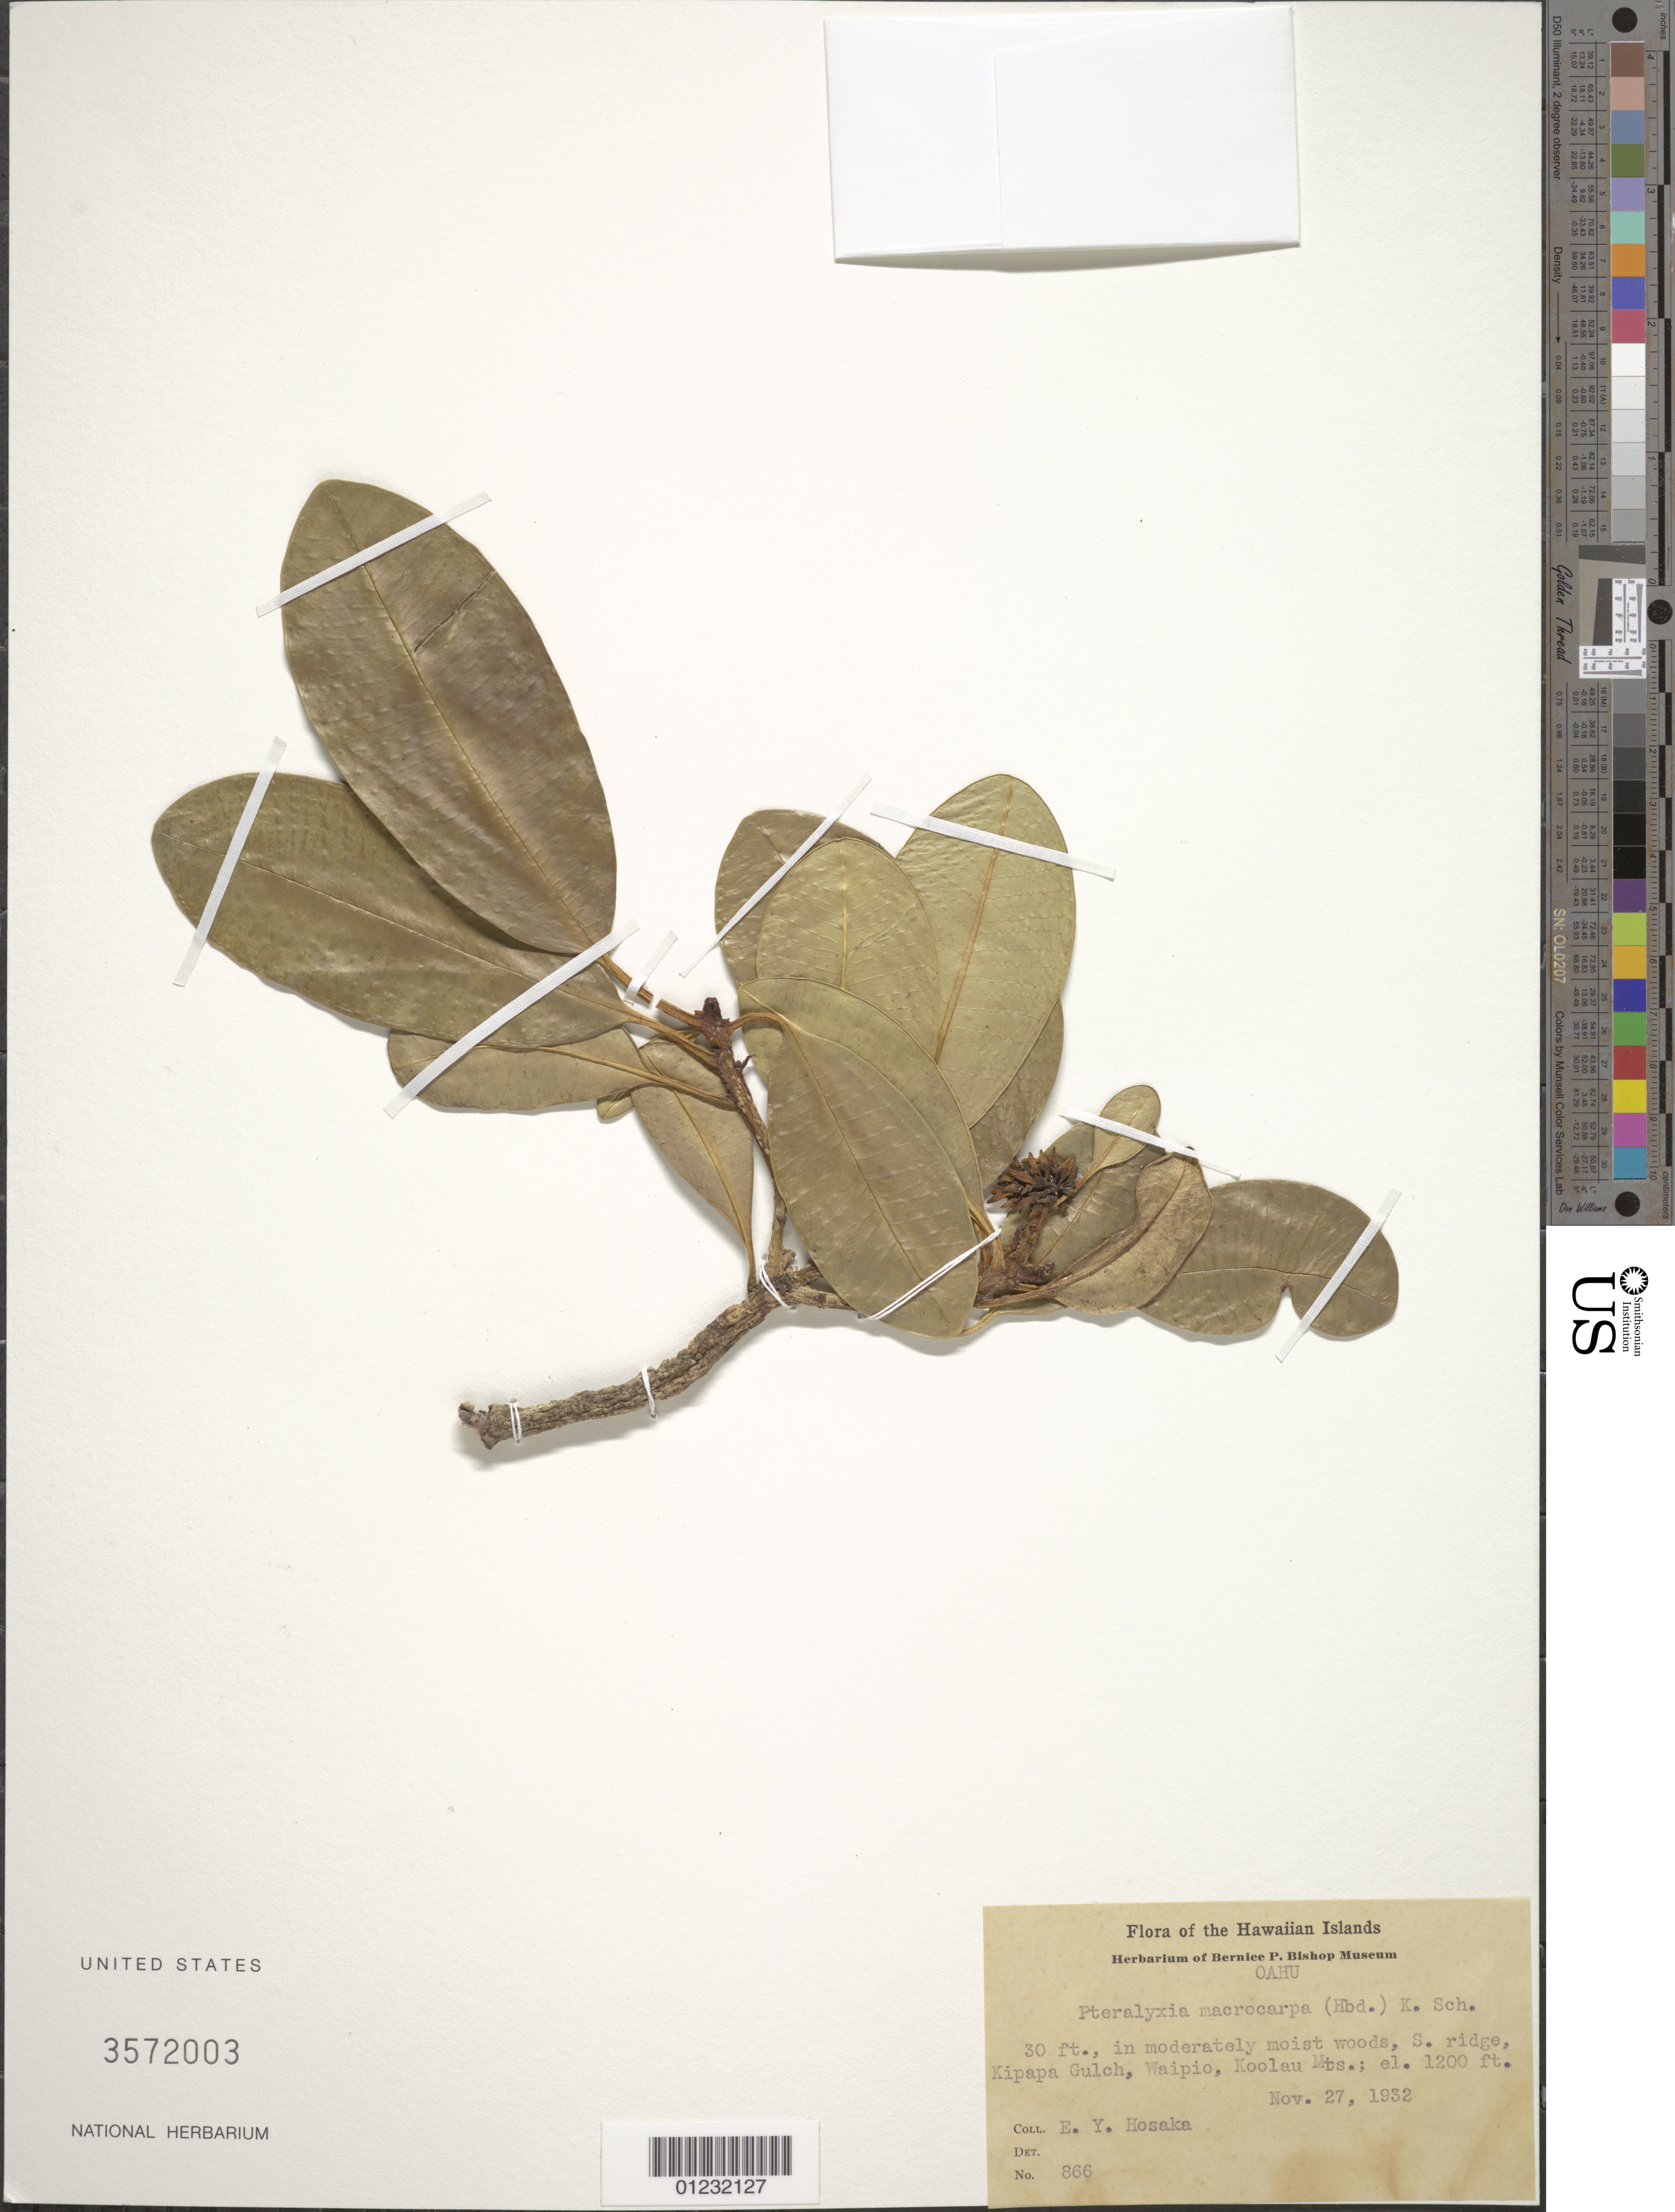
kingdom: Plantae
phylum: Tracheophyta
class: Magnoliopsida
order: Gentianales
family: Apocynaceae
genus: Pteralyxia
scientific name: Pteralyxia macrocarpa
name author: (Hillebr.) K. Schum.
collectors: E. Y. Hosaka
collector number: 866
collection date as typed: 27 Nov 1932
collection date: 1932-11-27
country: United States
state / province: Hawaii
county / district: Honolulu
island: Oahu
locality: S ridge, Kipapa Gulch, Waipio, Koolau Mts.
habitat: In moderately moist woods.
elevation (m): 366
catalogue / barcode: US 3572003